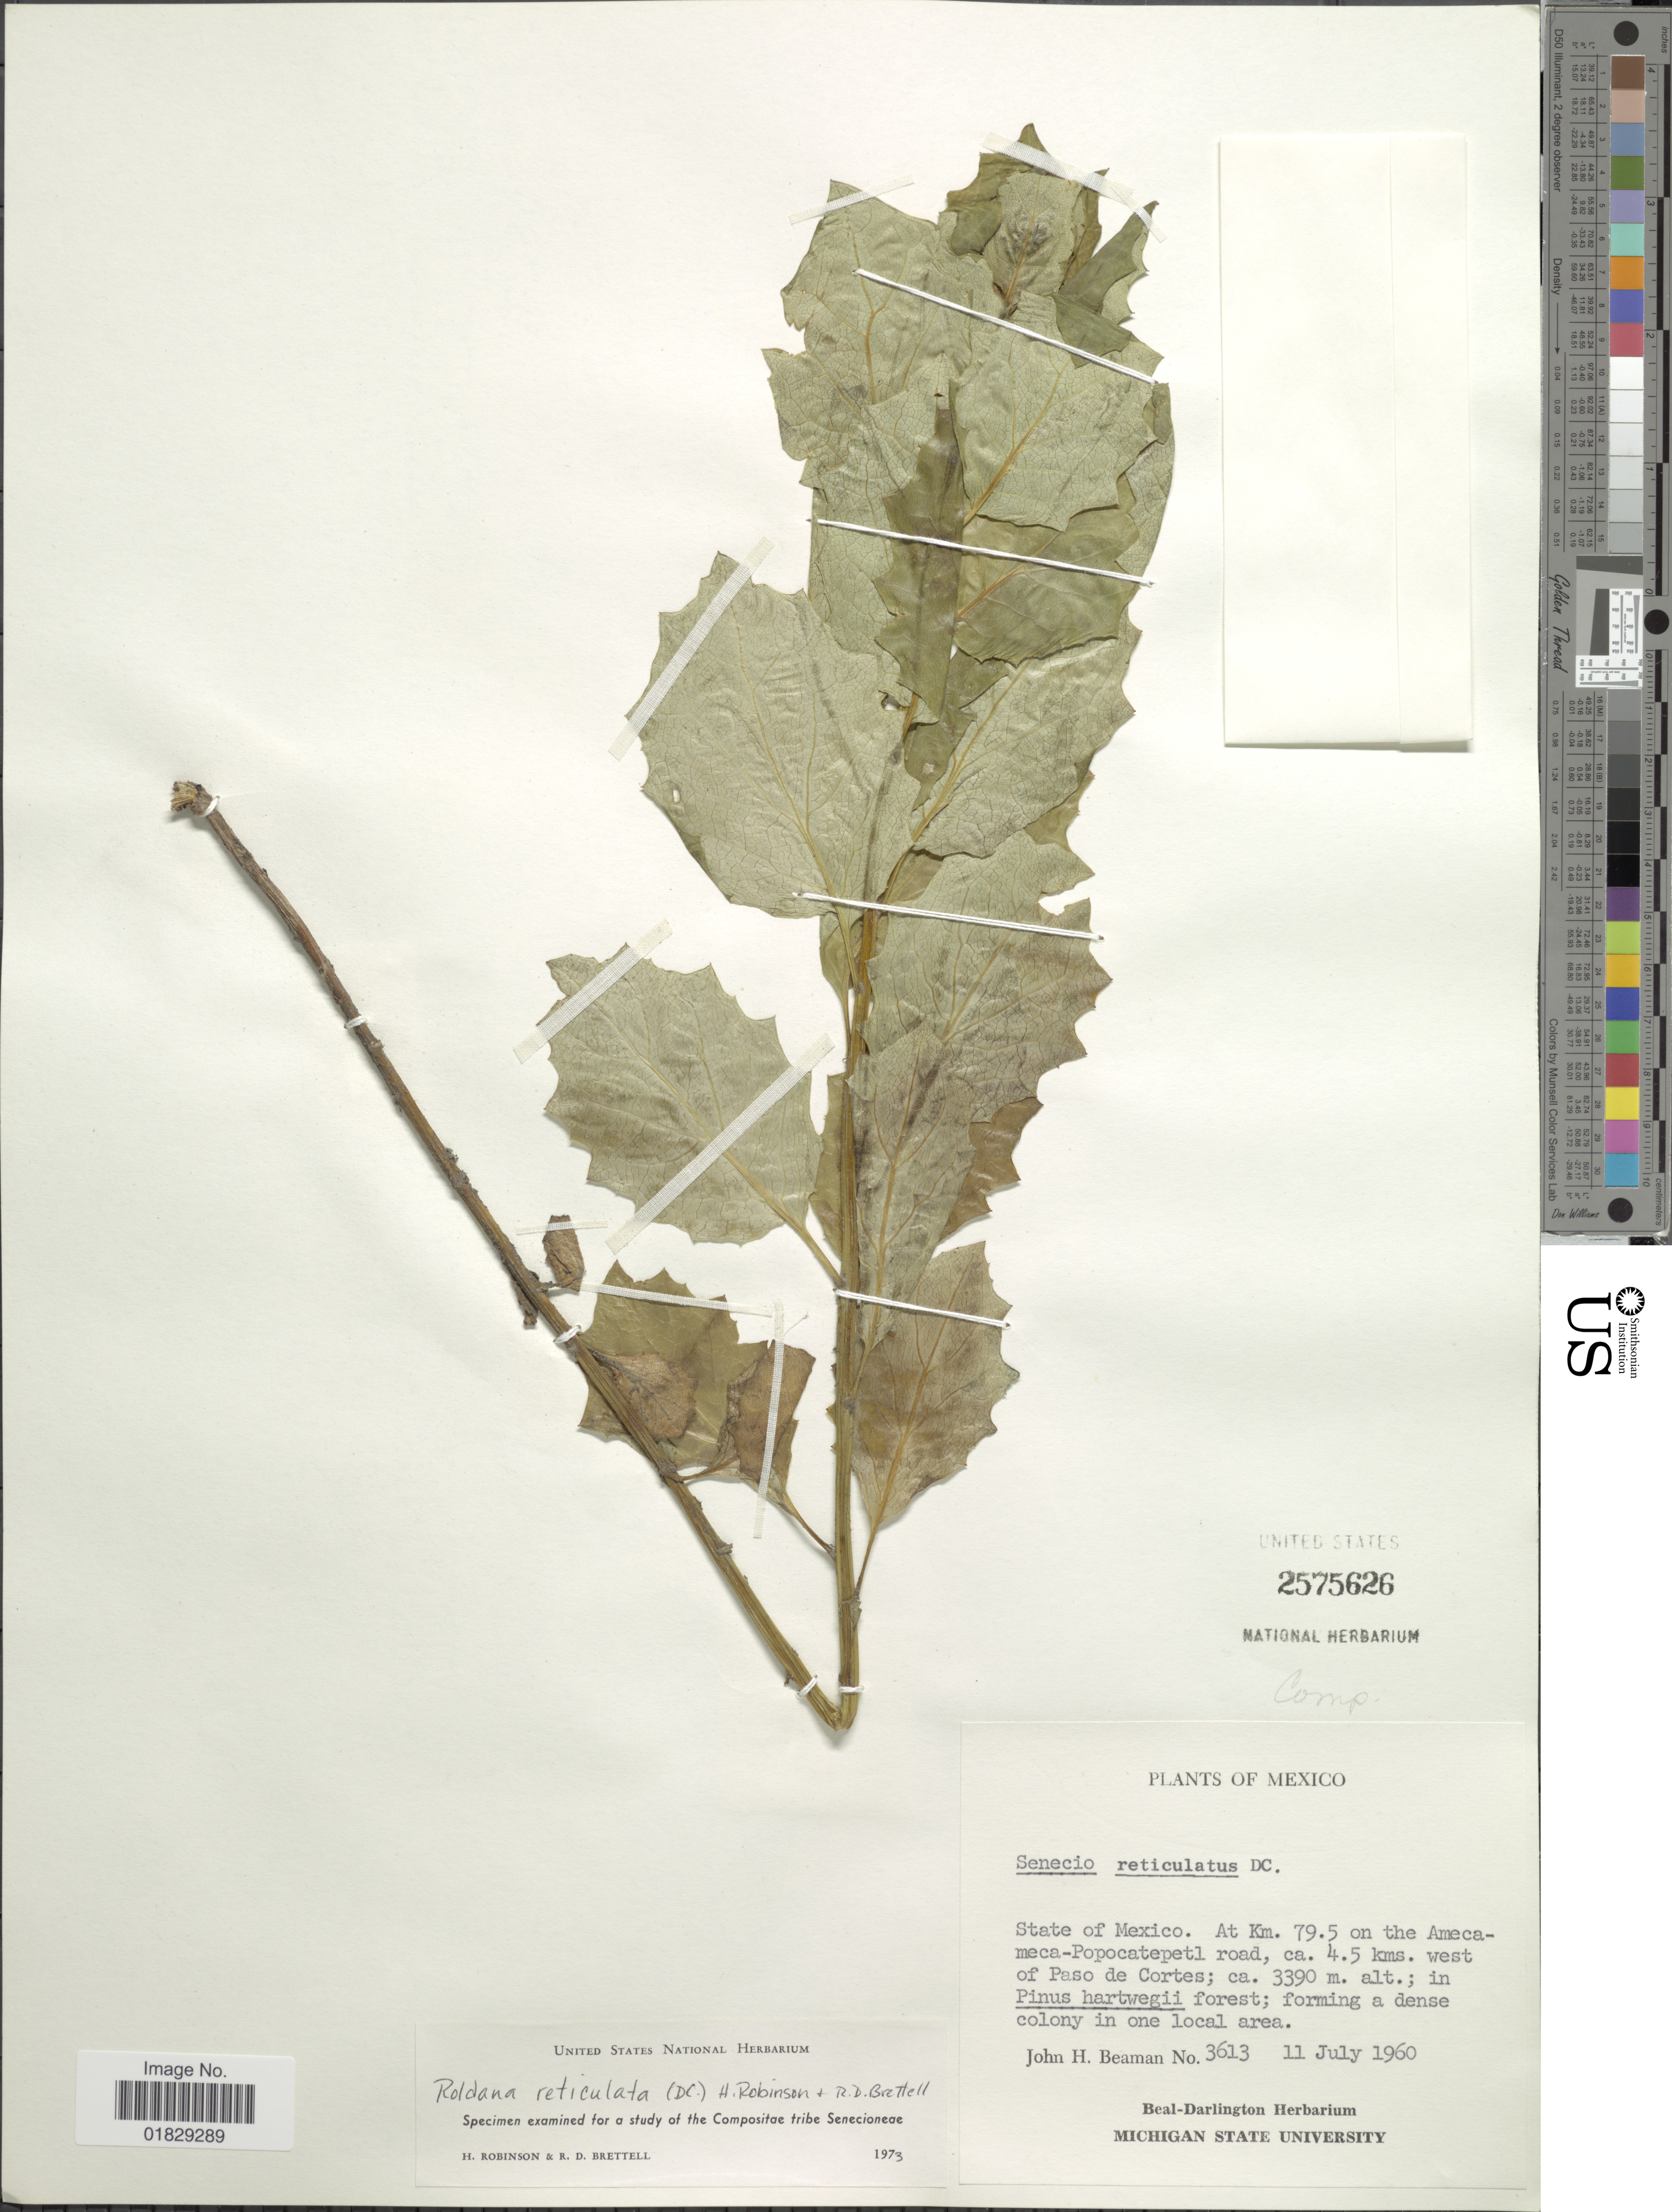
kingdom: Plantae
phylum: Tracheophyta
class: Magnoliopsida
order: Asterales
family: Asteraceae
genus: Roldana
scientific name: Roldana reticulata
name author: (DC.) H. Rob. & Brettell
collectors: J. H. Beaman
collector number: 3613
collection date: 1960-07-11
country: Mexico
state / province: México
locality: State of Mexico. At Km. 79.5 on the Amecameca-Popocatepetl road, ca. 4.5 kms. west of Paso de Cortes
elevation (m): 3390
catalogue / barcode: US 2575626